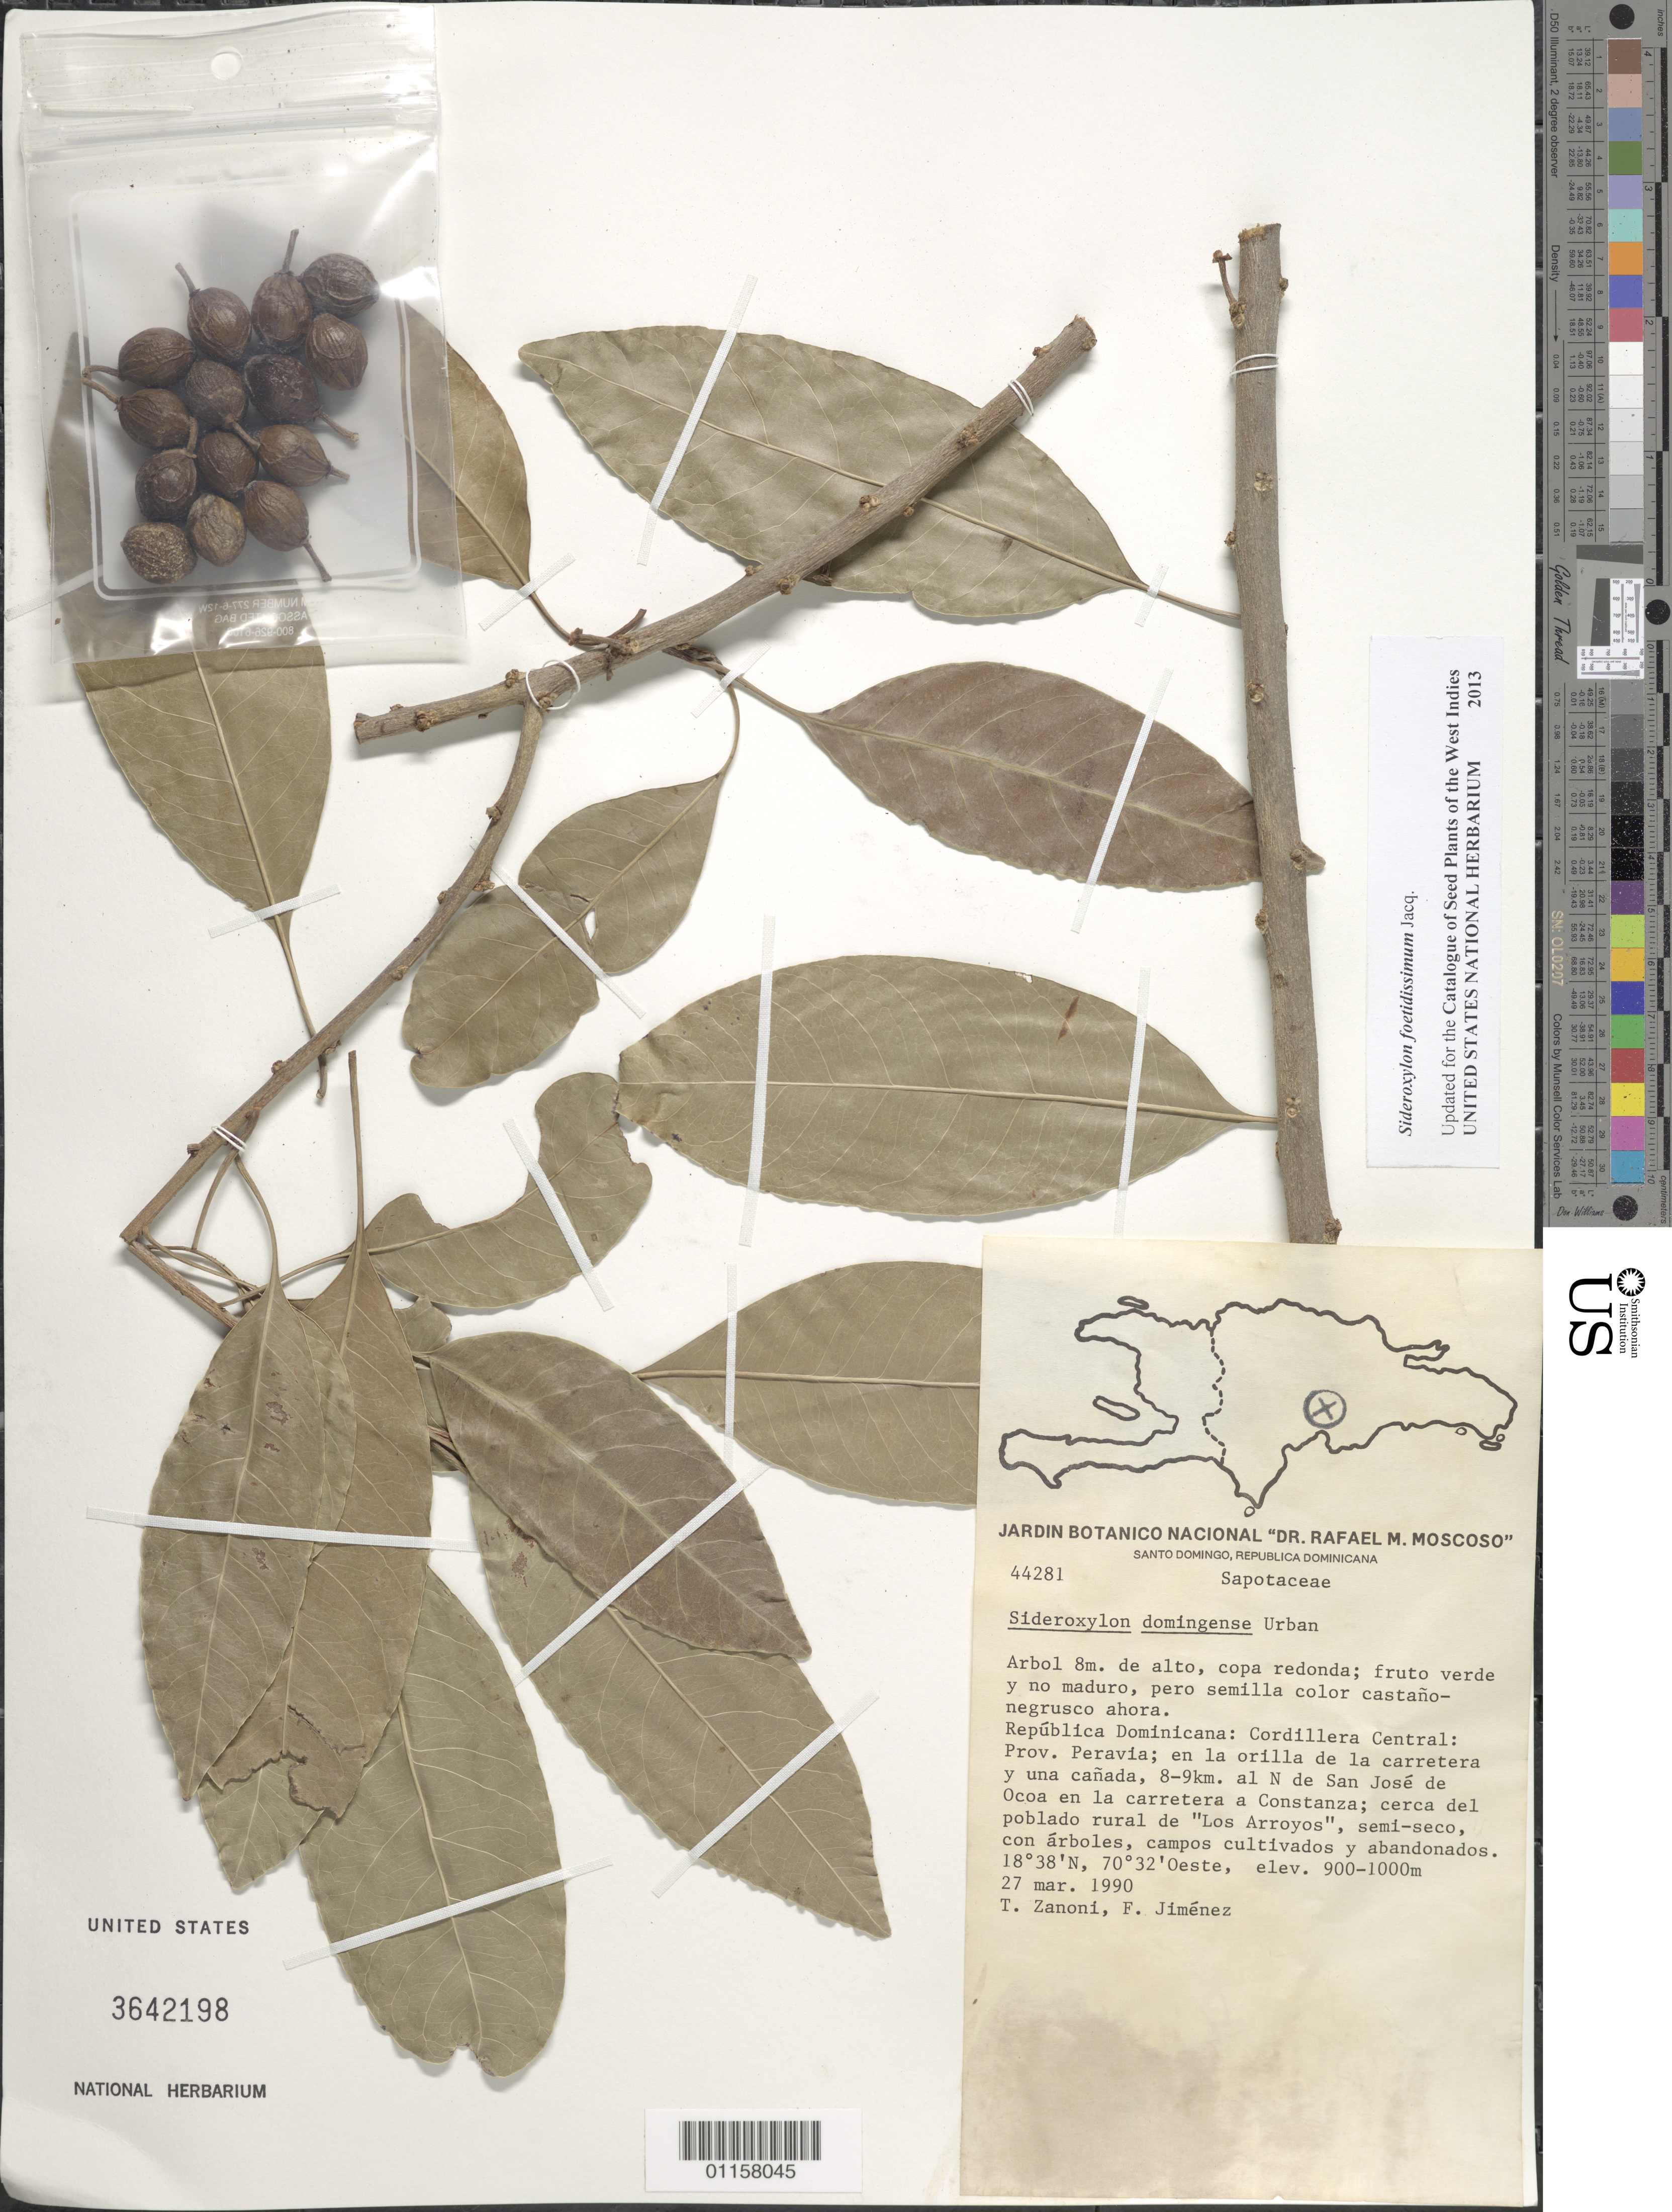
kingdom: Plantae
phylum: Tracheophyta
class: Magnoliopsida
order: Ericales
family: Sapotaceae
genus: Sideroxylon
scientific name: Sideroxylon foetidissimum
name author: Jacq.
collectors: T. A. Zanoni & F. Jiménez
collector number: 44281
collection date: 1990-03-27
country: Dominican Republic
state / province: Peravia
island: Hispaniola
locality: Cordillera Central, en la orilla de la carretera y una cañada, 8-9 km al N de San José de Ocoa en la carretera a Constanza; cerca del poblado rural de "Los Arroyos".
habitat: Semi-seco, con árboles, campos cultivados y abandonados.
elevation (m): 900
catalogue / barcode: US 3642198